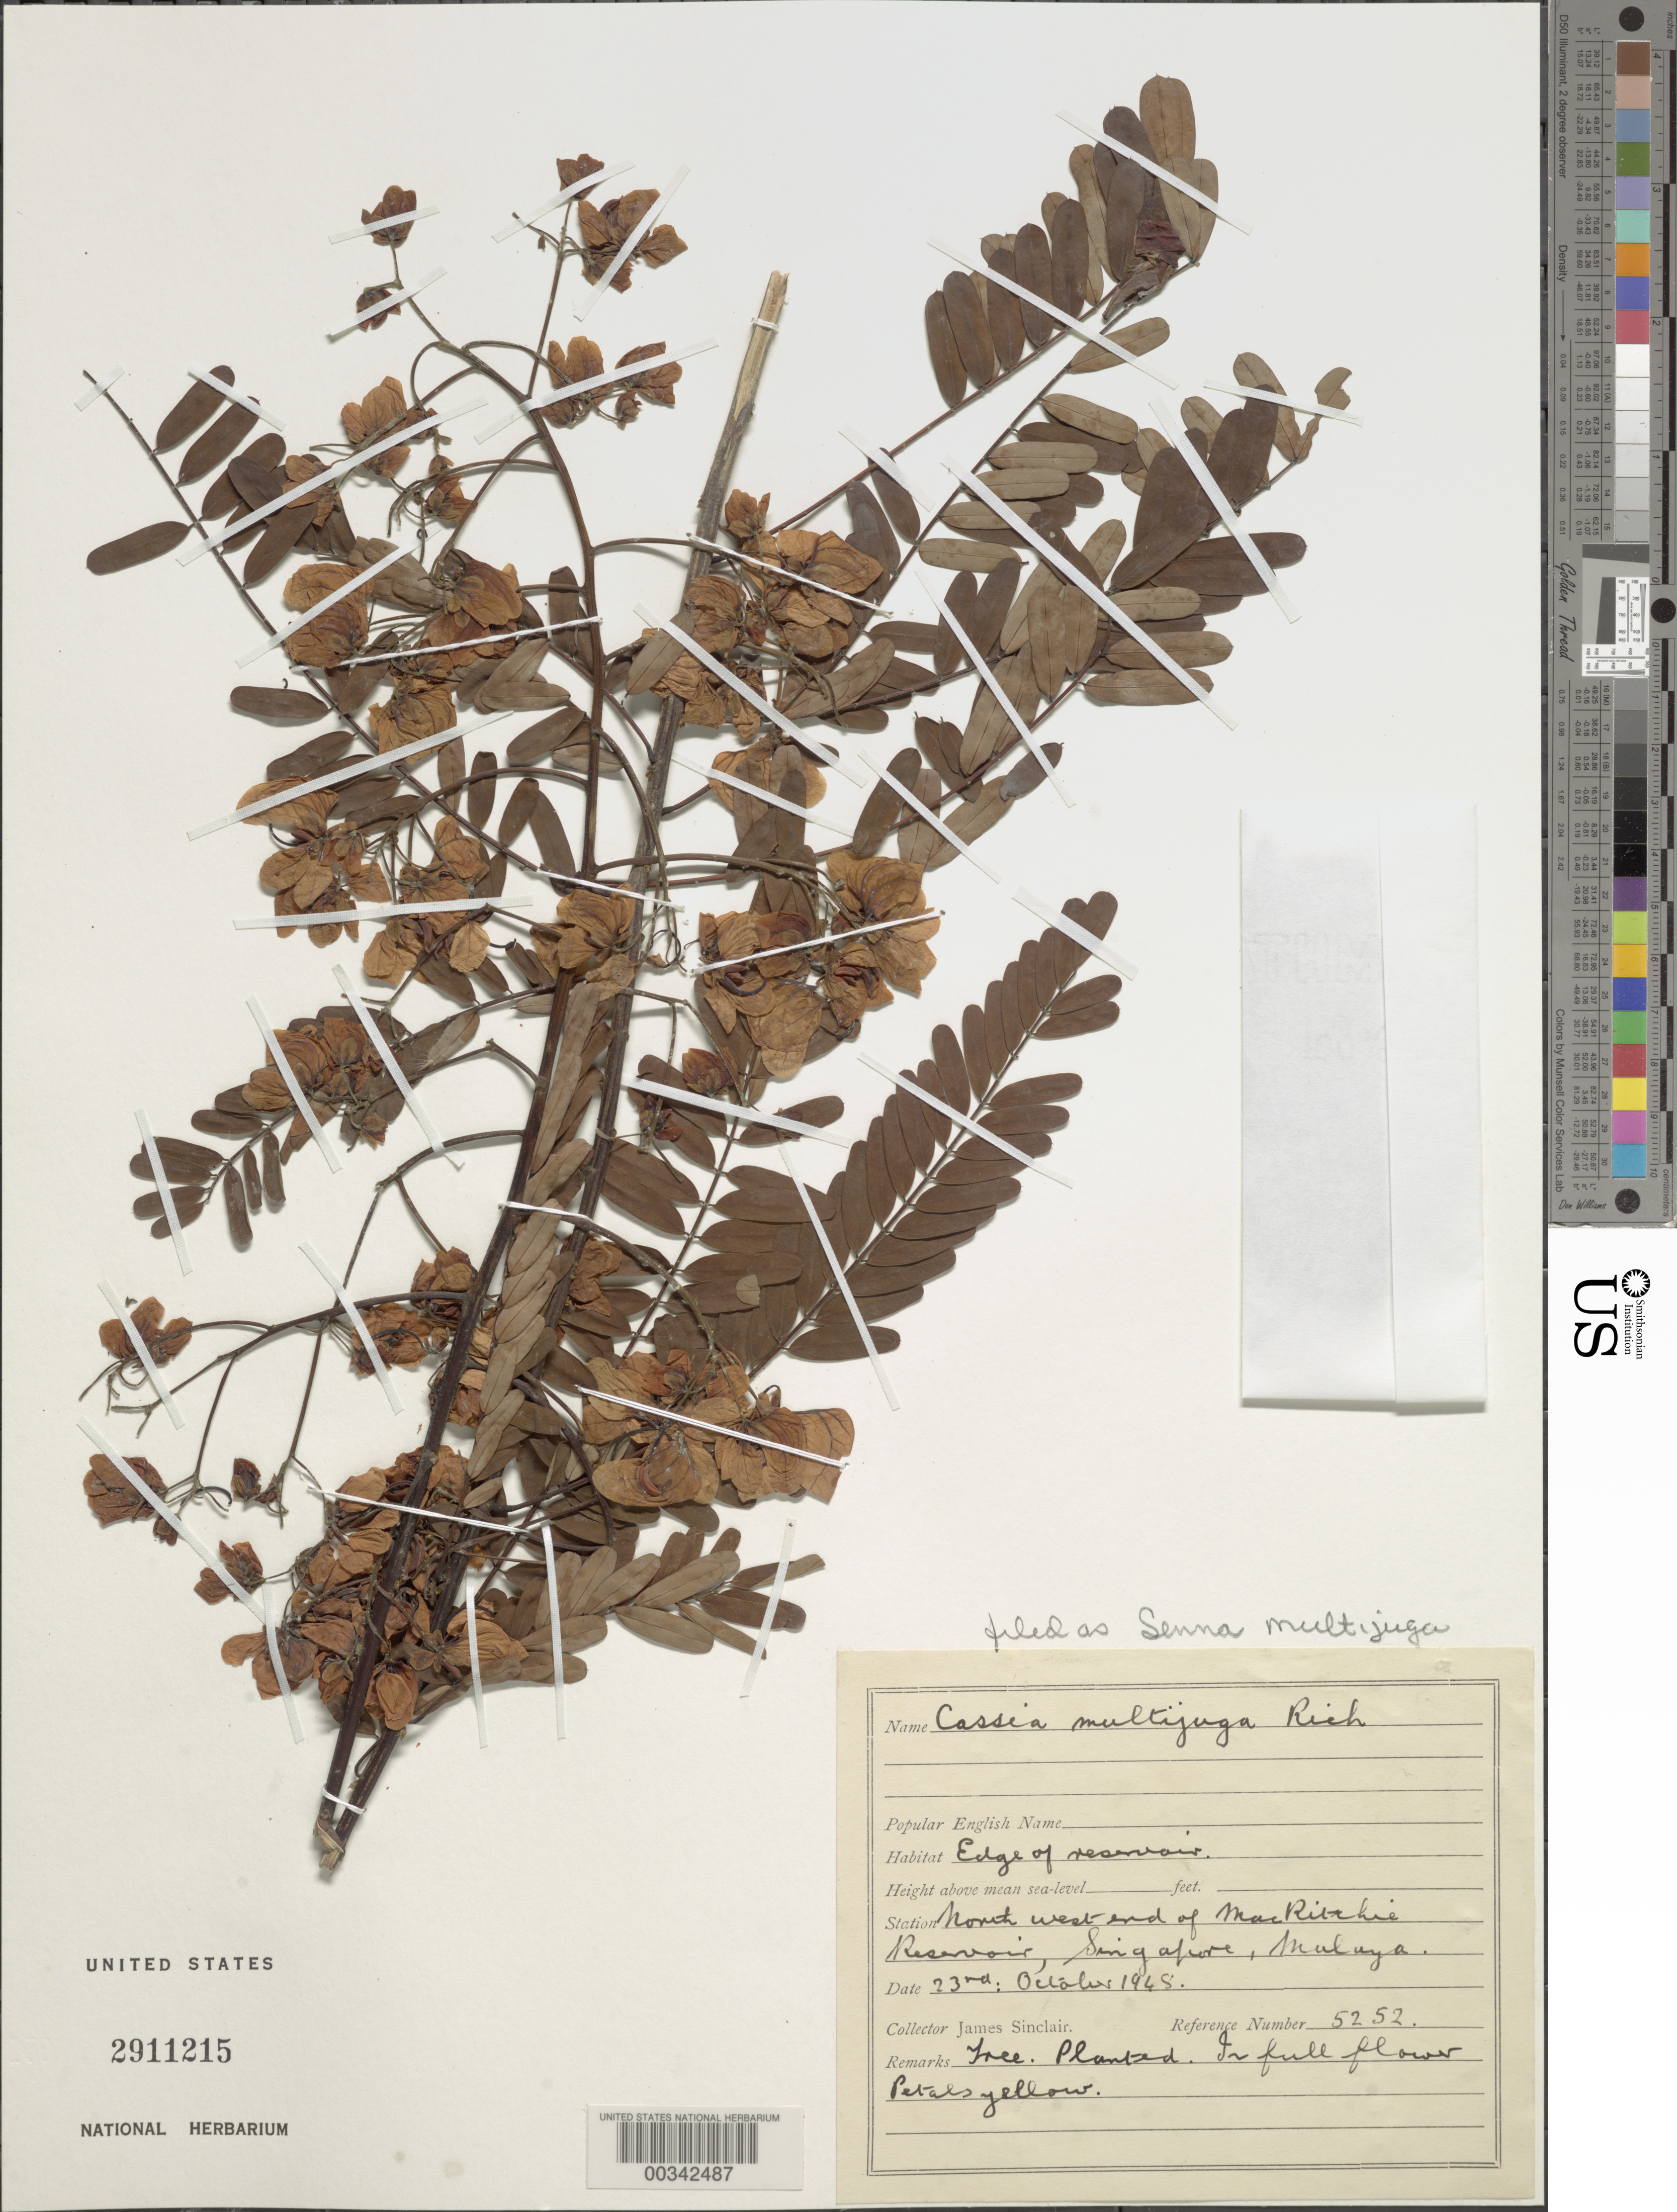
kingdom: Plantae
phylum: Tracheophyta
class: Magnoliopsida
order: Fabales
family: Fabaceae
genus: Senna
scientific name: Senna multijuga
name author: (Rich.) H.S. Irwin & Barneby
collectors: J. Sinclair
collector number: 5252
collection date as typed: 23 Oct 1965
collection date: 1965-10-23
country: Singapore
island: Singapore Island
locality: Nw end of macritchie reservoir [Malay Peninsula]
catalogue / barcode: US 2911215